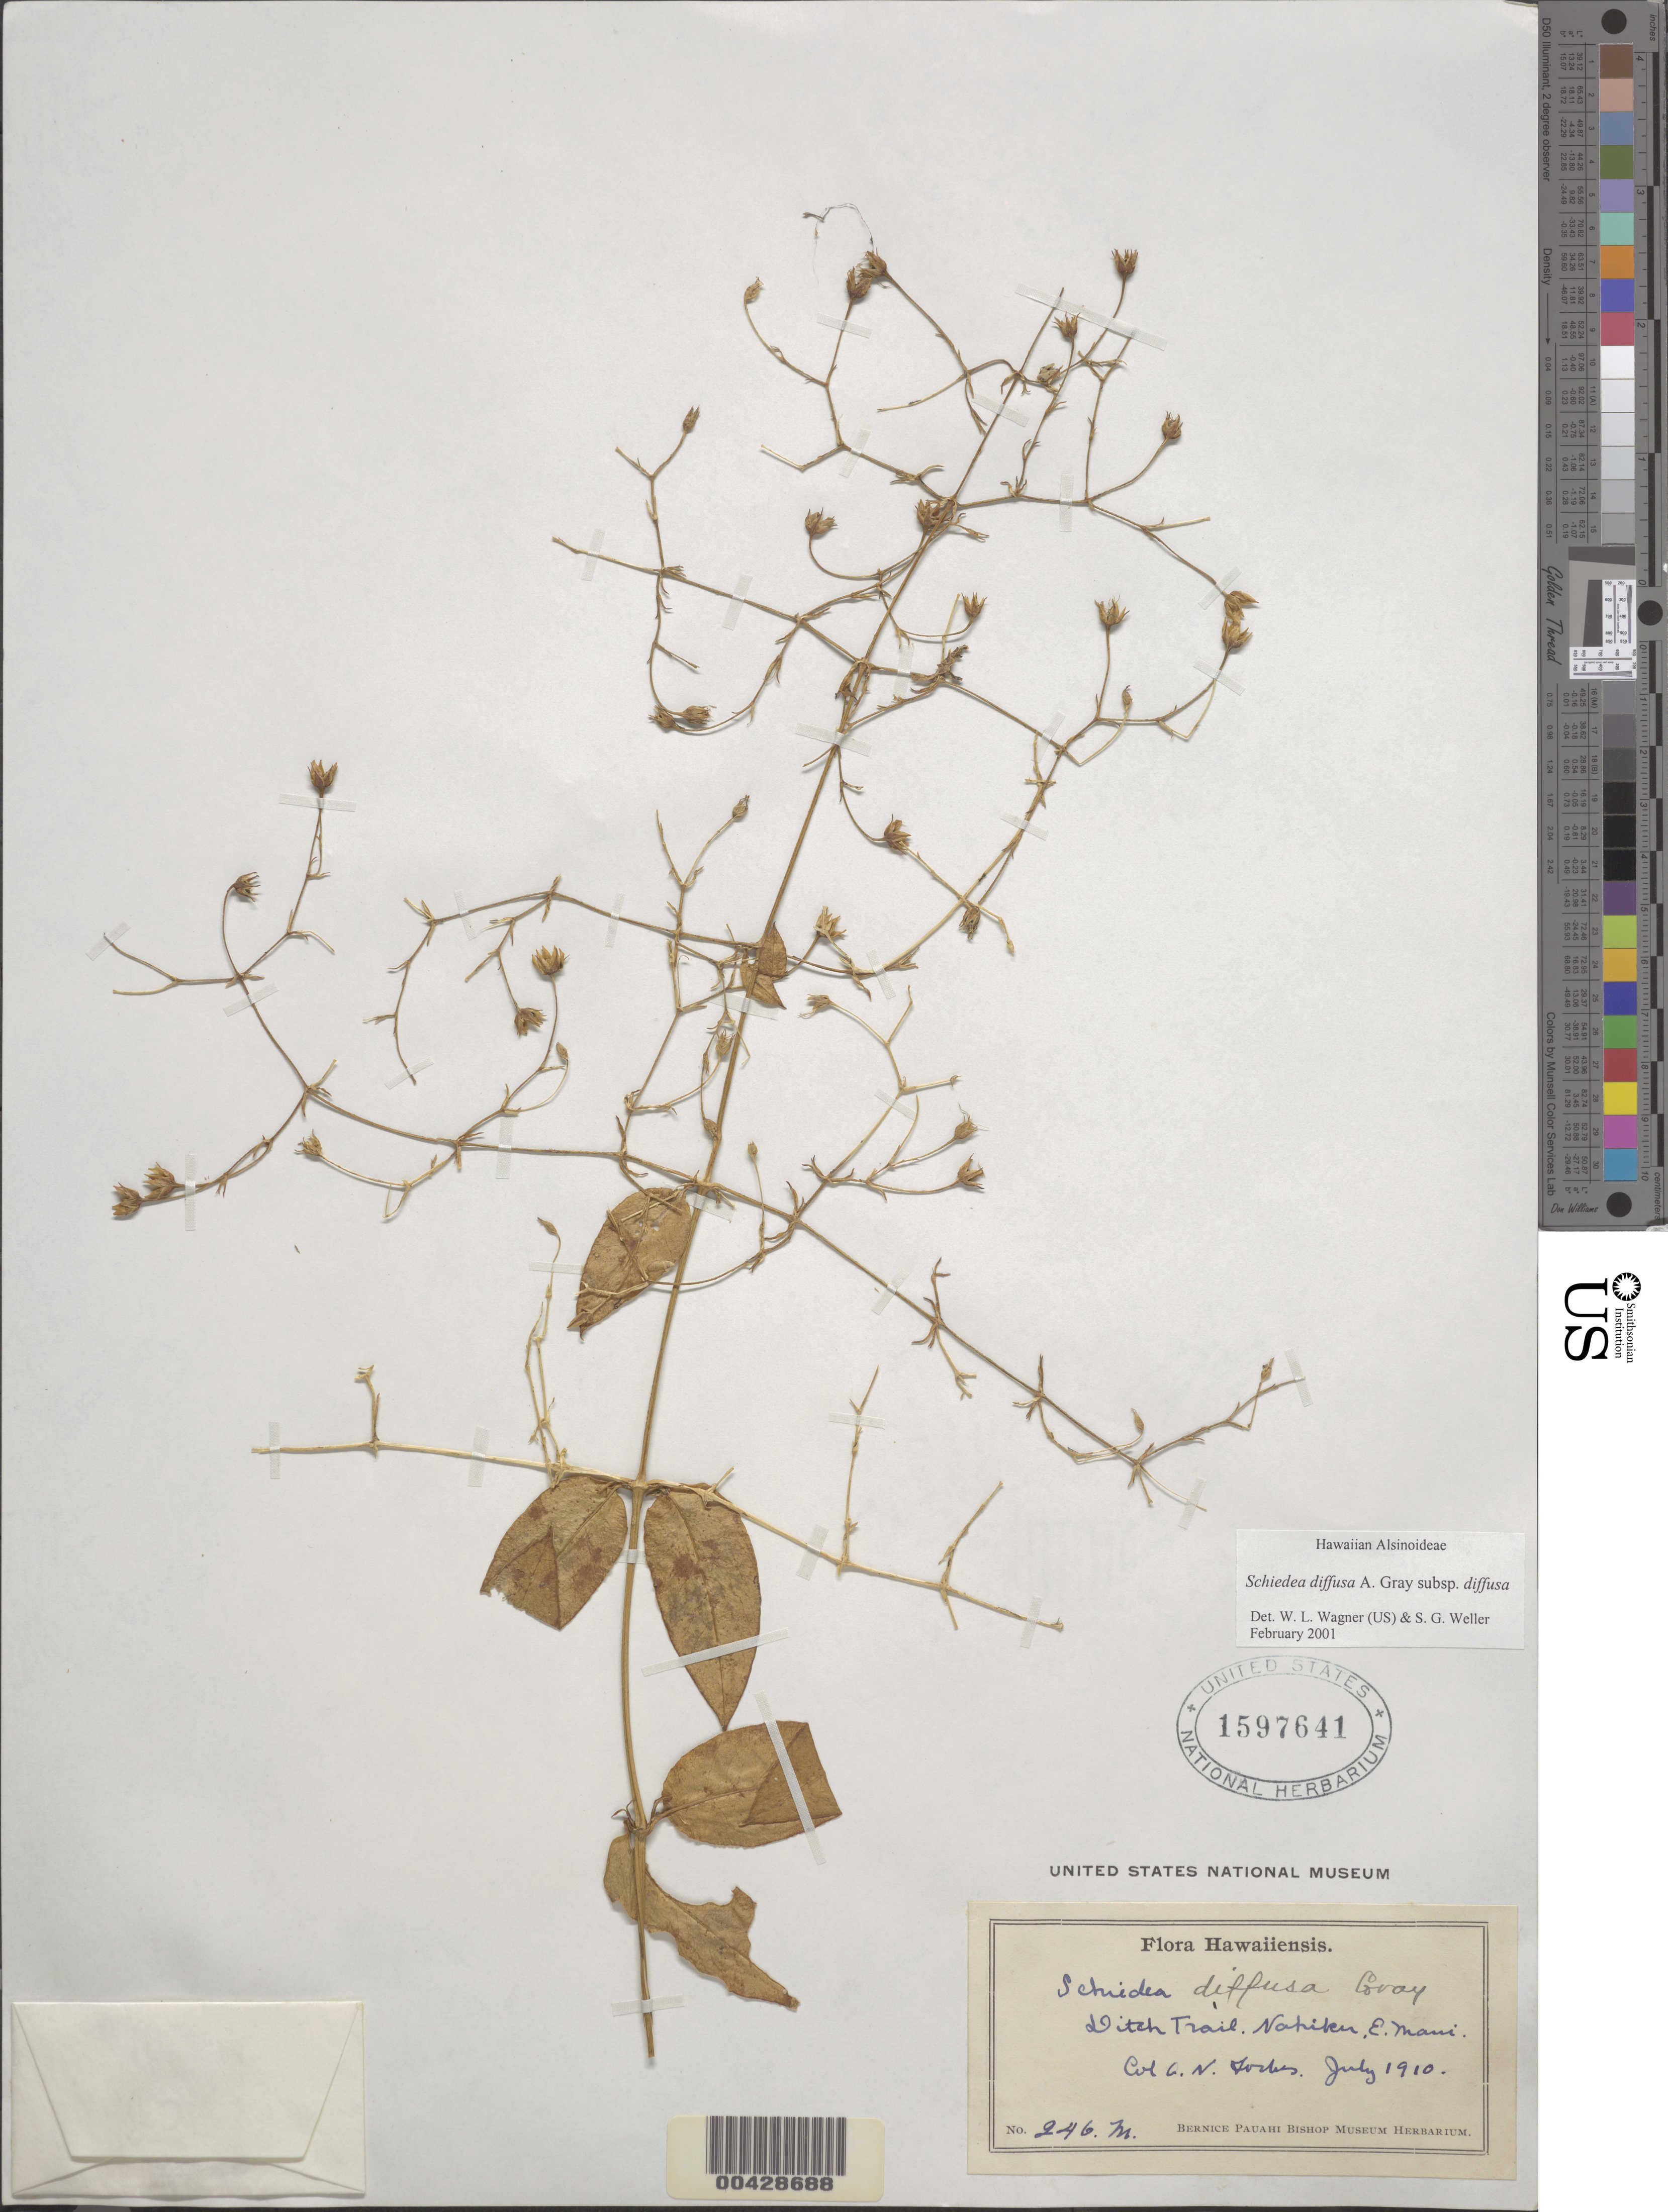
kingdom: Plantae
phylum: Tracheophyta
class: Magnoliopsida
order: Caryophyllales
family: Caryophyllaceae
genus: Schiedea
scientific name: Schiedea diffusa subsp. diffusa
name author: A. Gray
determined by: Wagner, W. L.; Weller, Stephen G.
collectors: C. N. Forbes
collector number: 246.M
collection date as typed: Jul 1910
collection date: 1910-07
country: United States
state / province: Hawaii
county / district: Maui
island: Maui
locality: Ditch Trail, Nahiku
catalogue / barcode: US 1597641